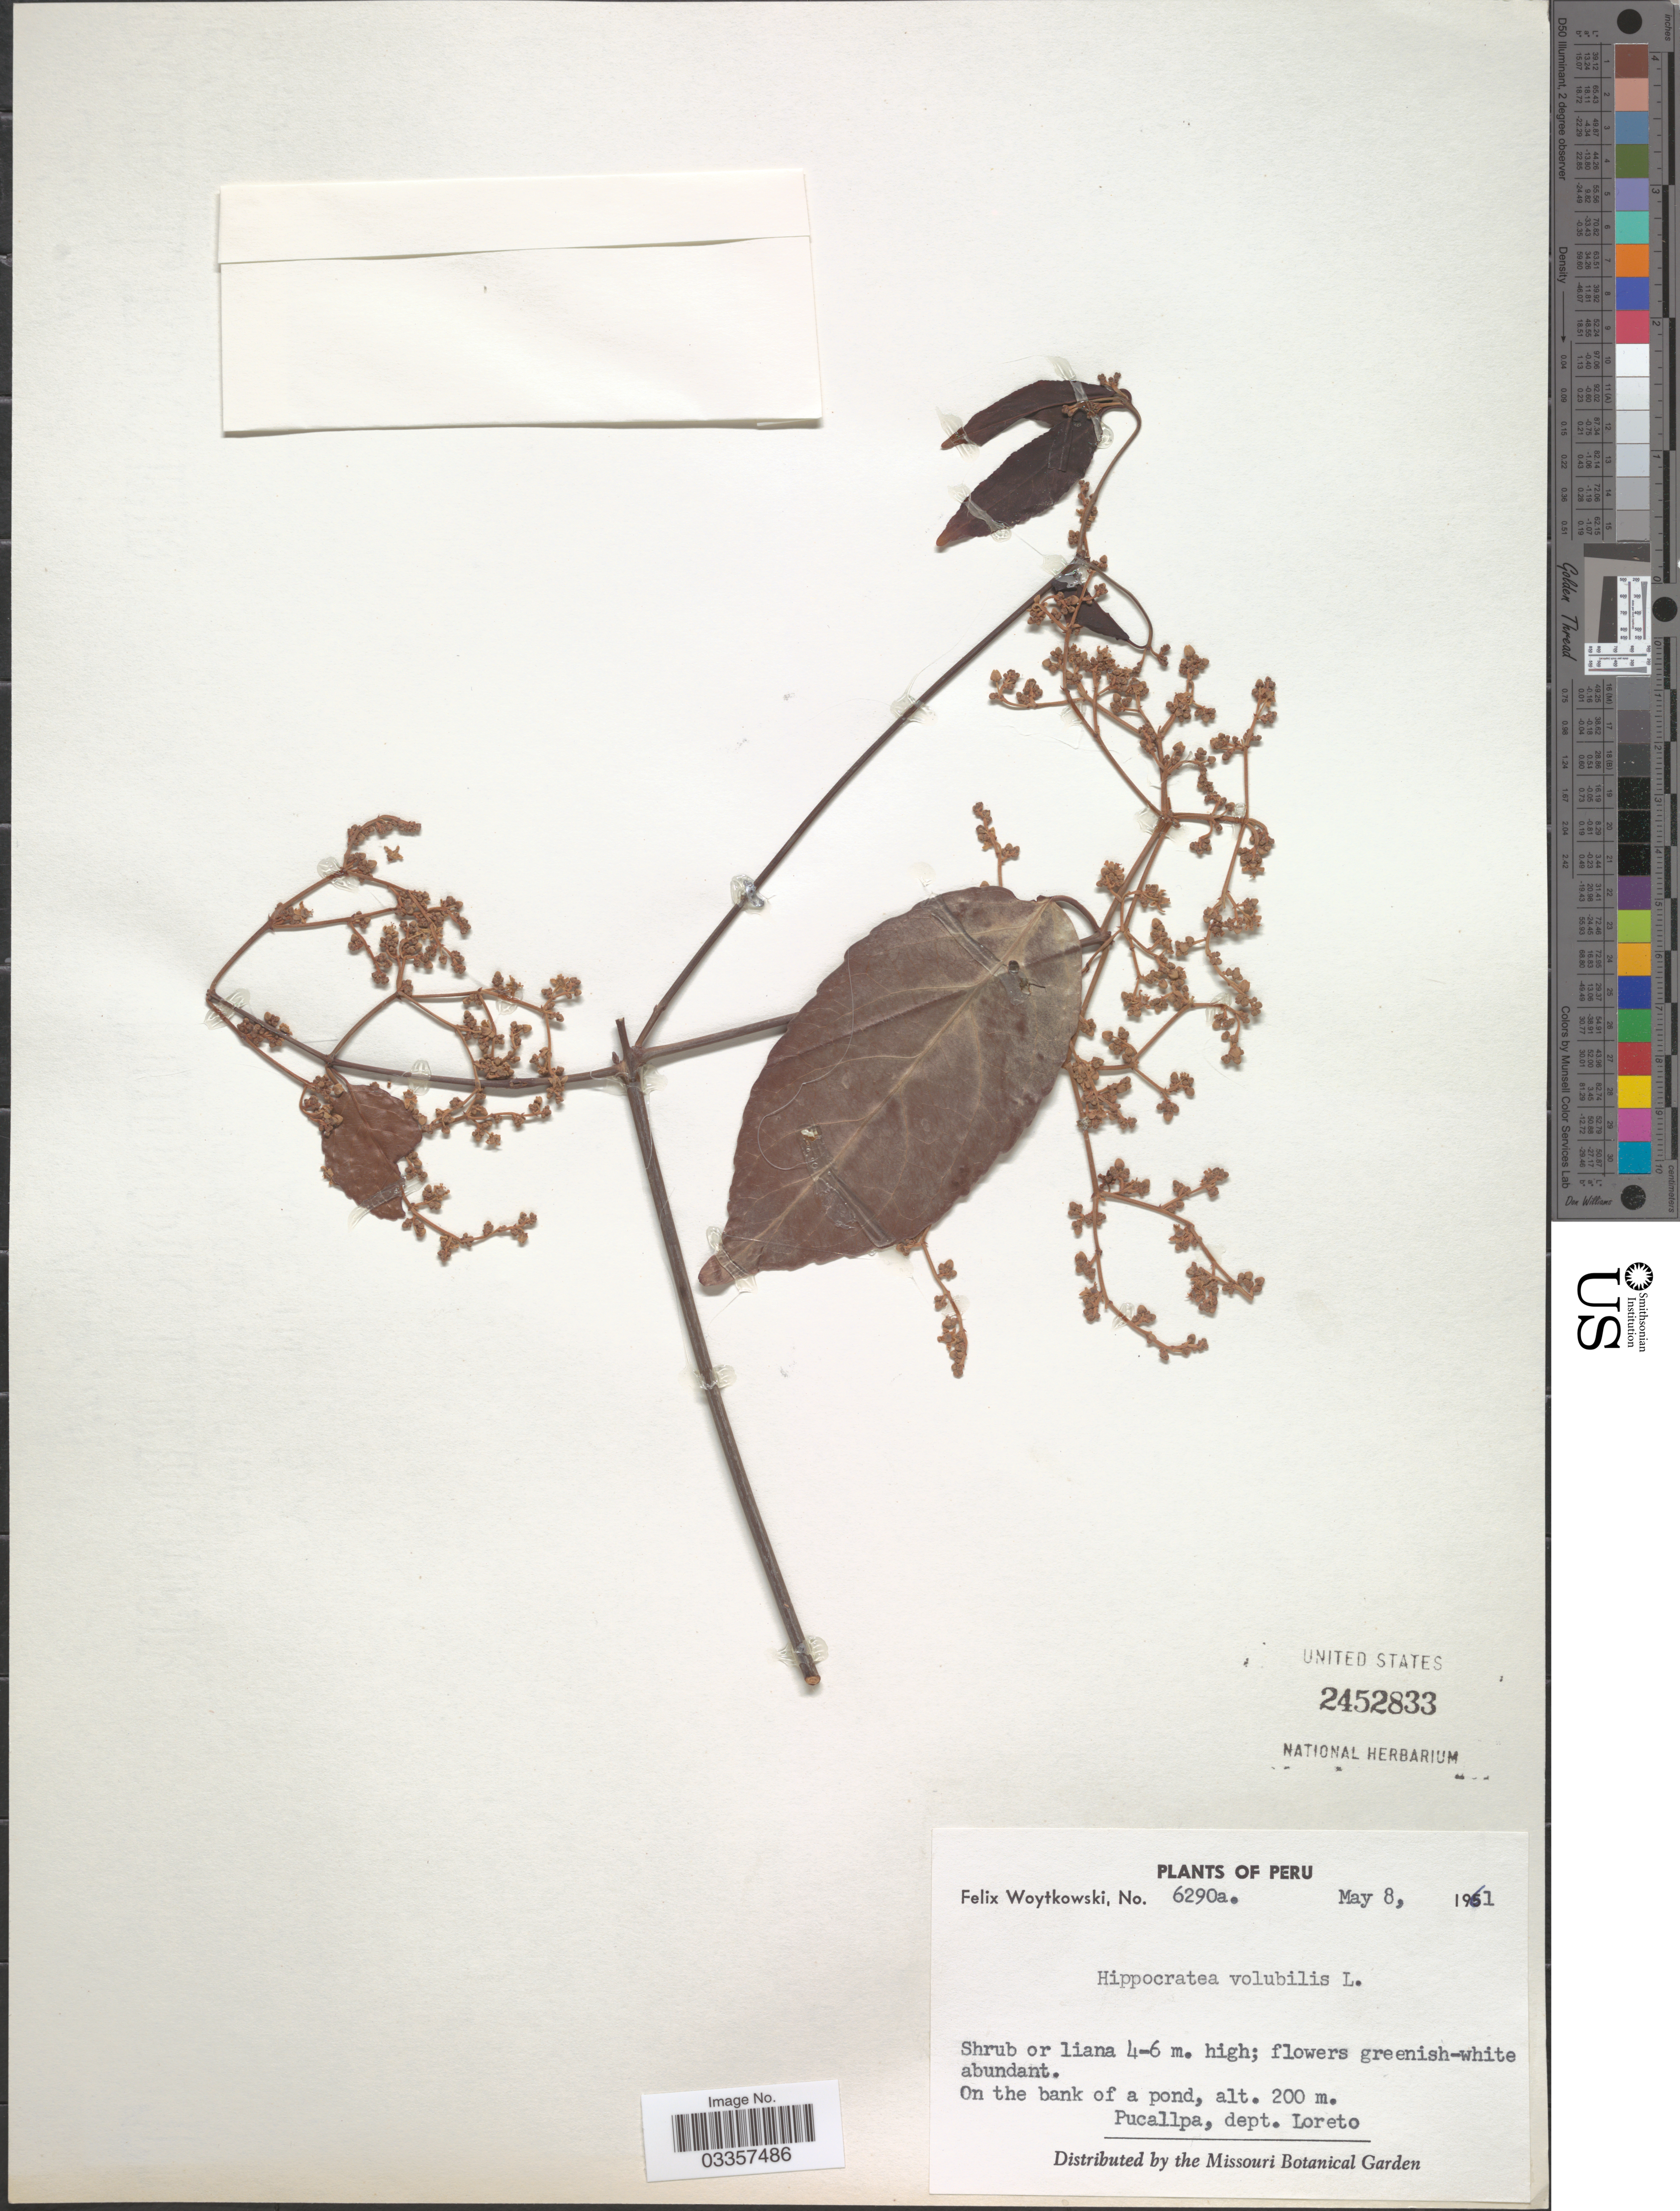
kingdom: Plantae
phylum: Tracheophyta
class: Magnoliopsida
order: Celastrales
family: Celastraceae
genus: Hippocratea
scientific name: Hippocratea volubilis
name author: L.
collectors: F. Woytkowski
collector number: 6290a.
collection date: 1961-05-08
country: Peru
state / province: Loreto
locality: Pucallpa, dept. Loreto.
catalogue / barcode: US 2452833